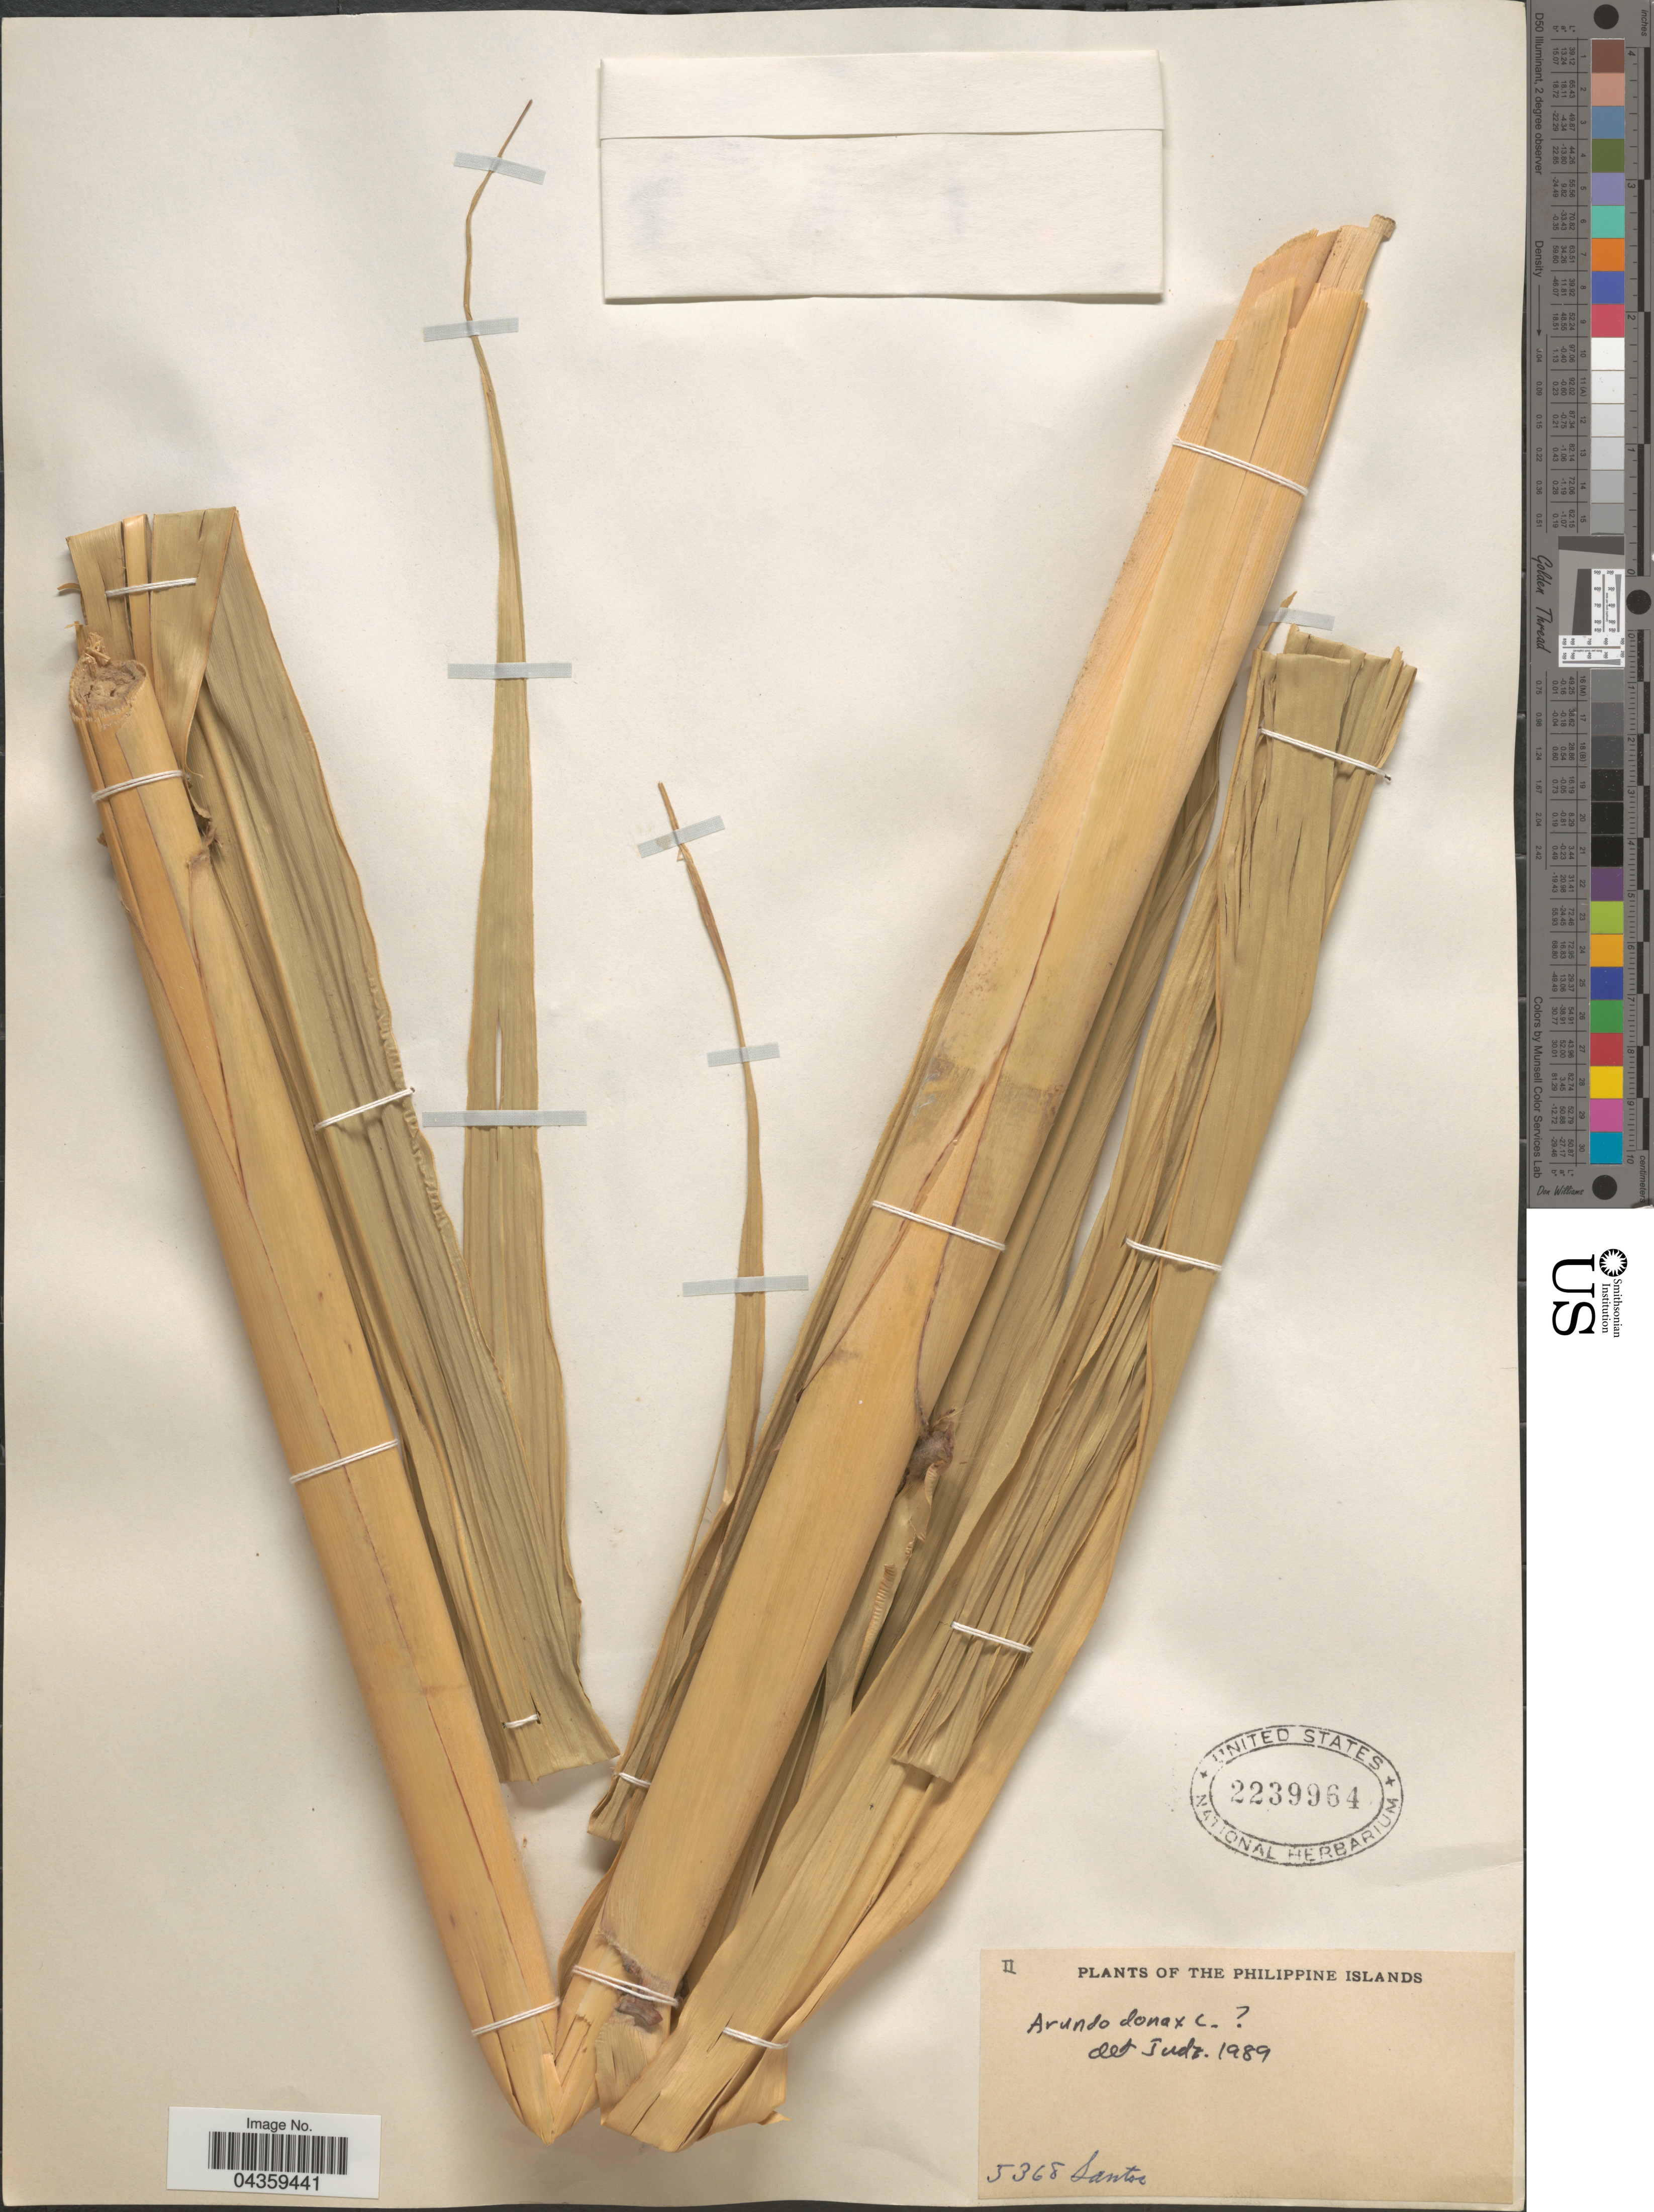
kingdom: Plantae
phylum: Tracheophyta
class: Liliopsida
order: Poales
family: Poaceae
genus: Arundo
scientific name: Arundo donax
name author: L.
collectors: -- Santos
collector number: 5368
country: Philippines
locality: The Philippine Islands.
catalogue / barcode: US 2239964